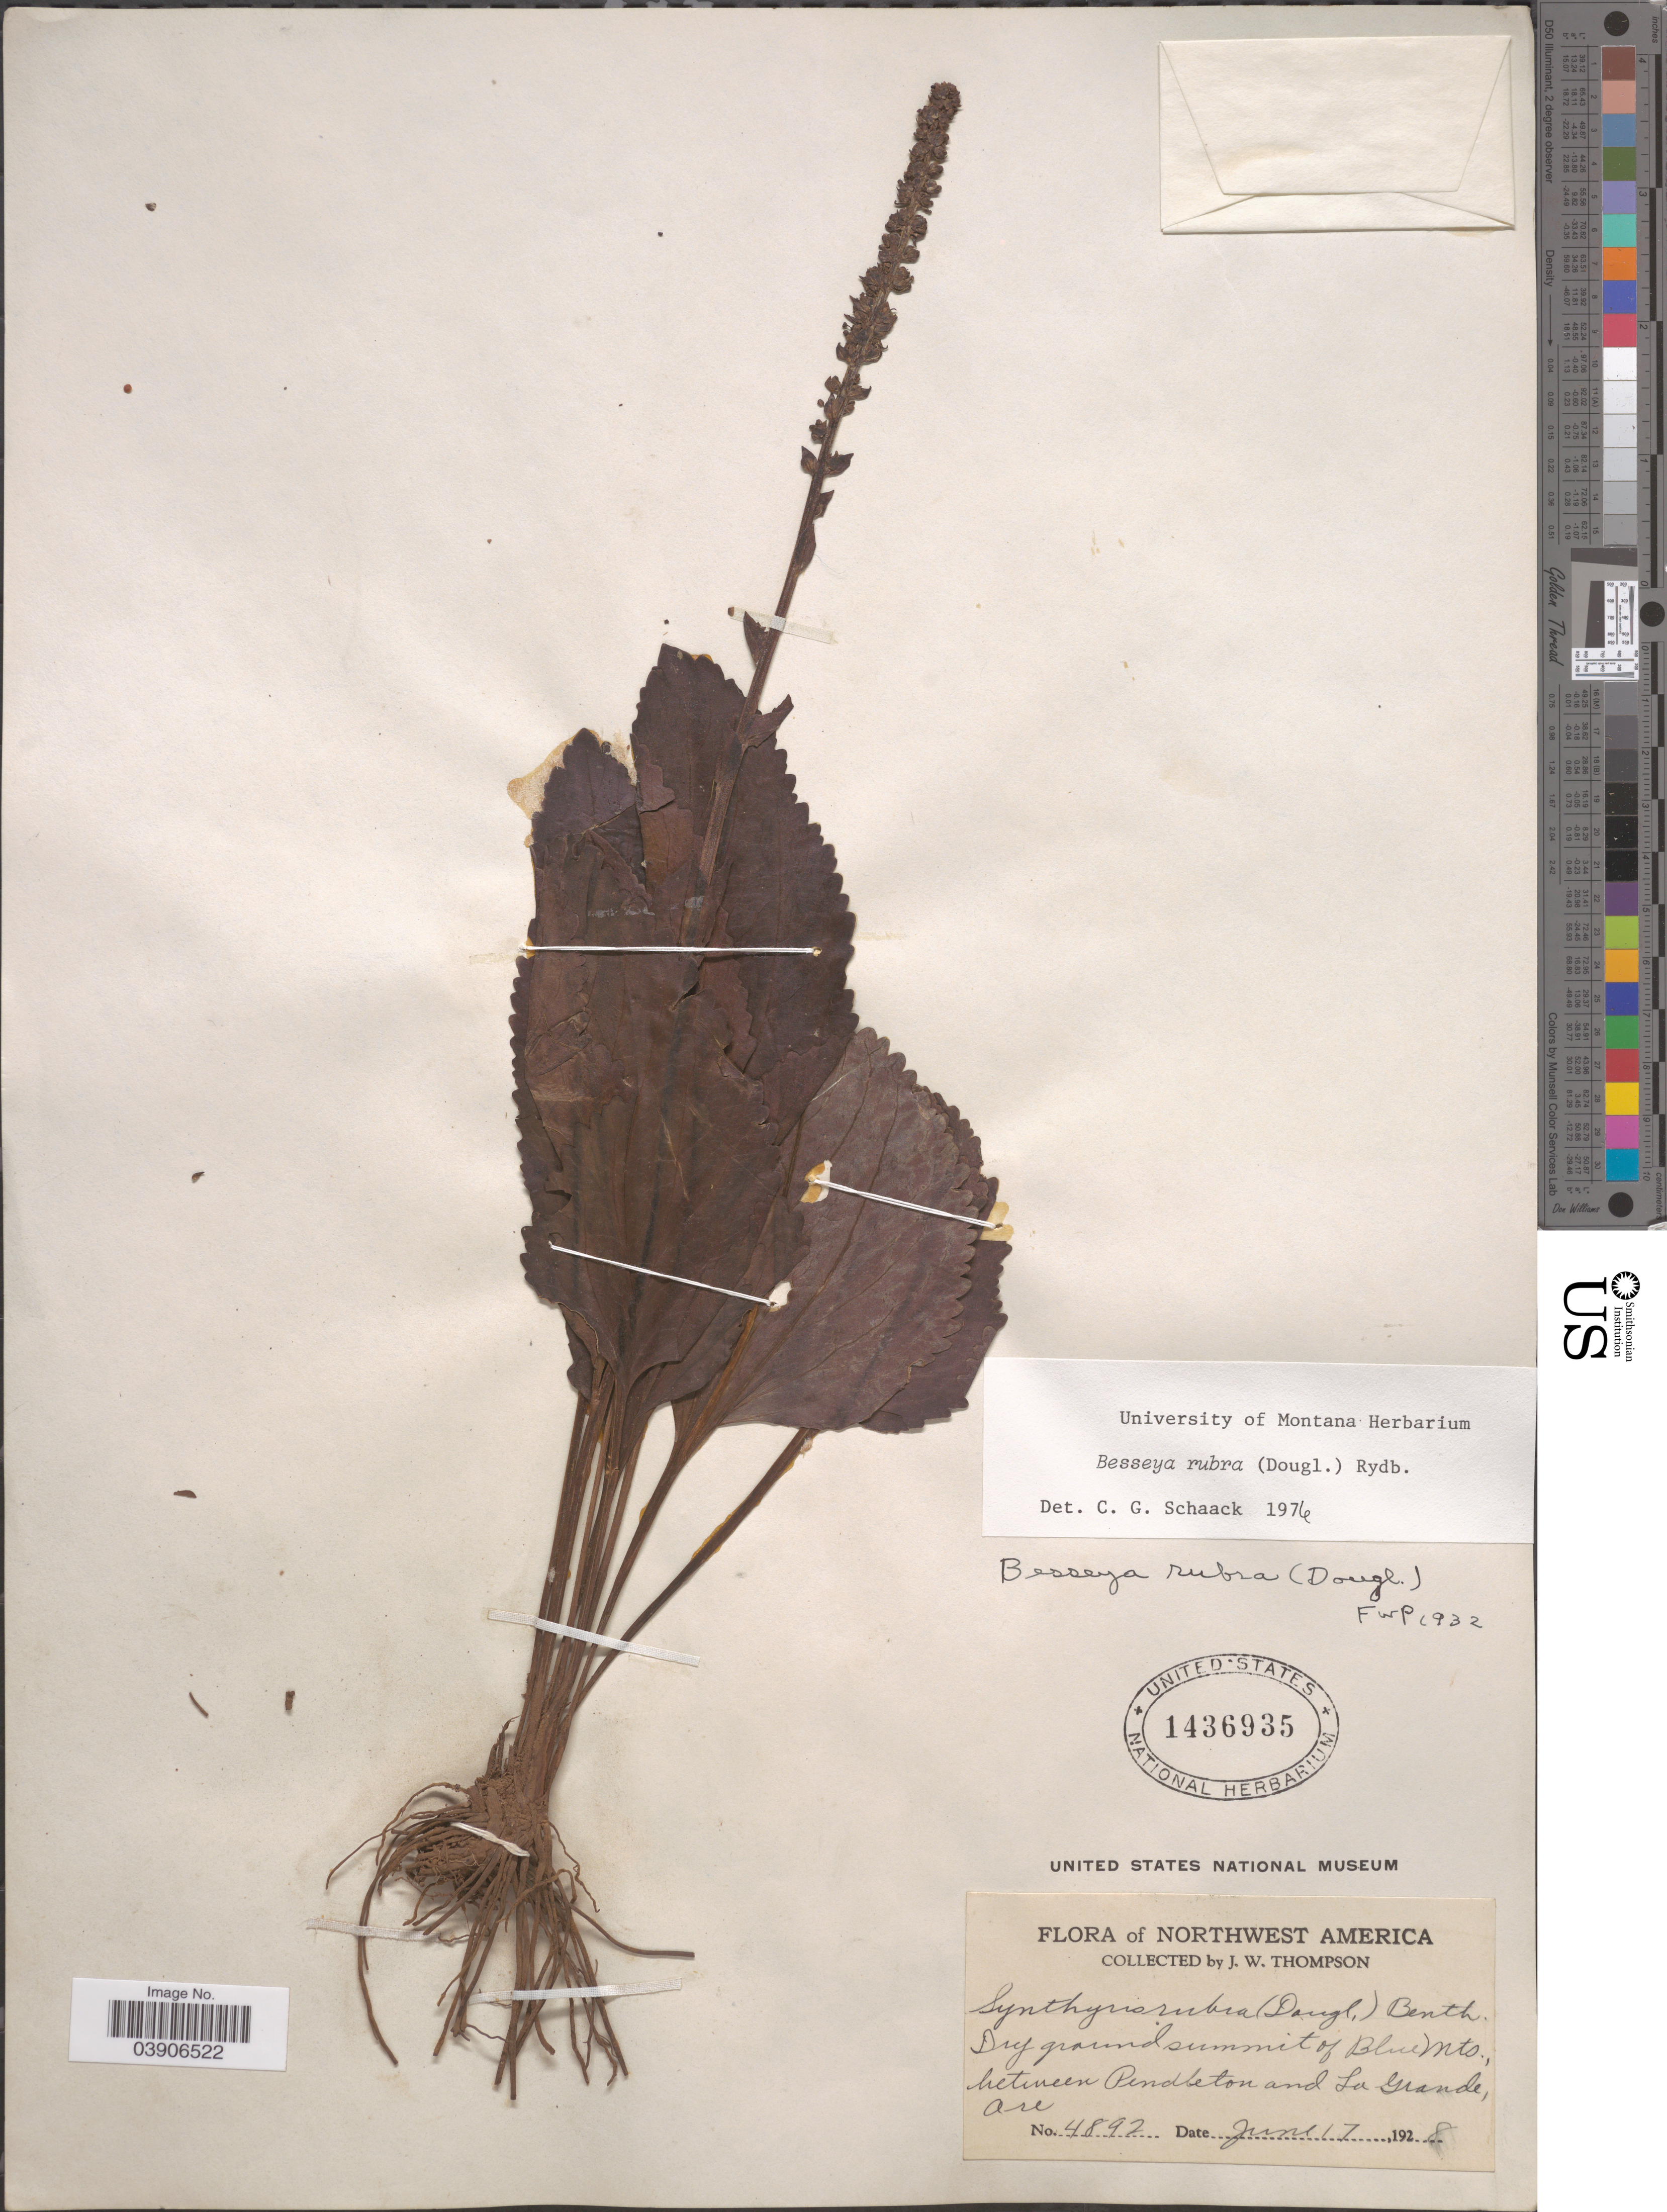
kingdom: Plantae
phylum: Tracheophyta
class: Magnoliopsida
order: Lamiales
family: Plantaginaceae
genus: Synthyris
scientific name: Synthyris rubra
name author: (Douglas ex Hook.) Benth.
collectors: J. Thompson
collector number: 4892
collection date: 1928-06-17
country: United States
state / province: Oregon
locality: Northwest America. Summit of Blue Mts., between Pendleton and La Grande.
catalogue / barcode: US 1436935